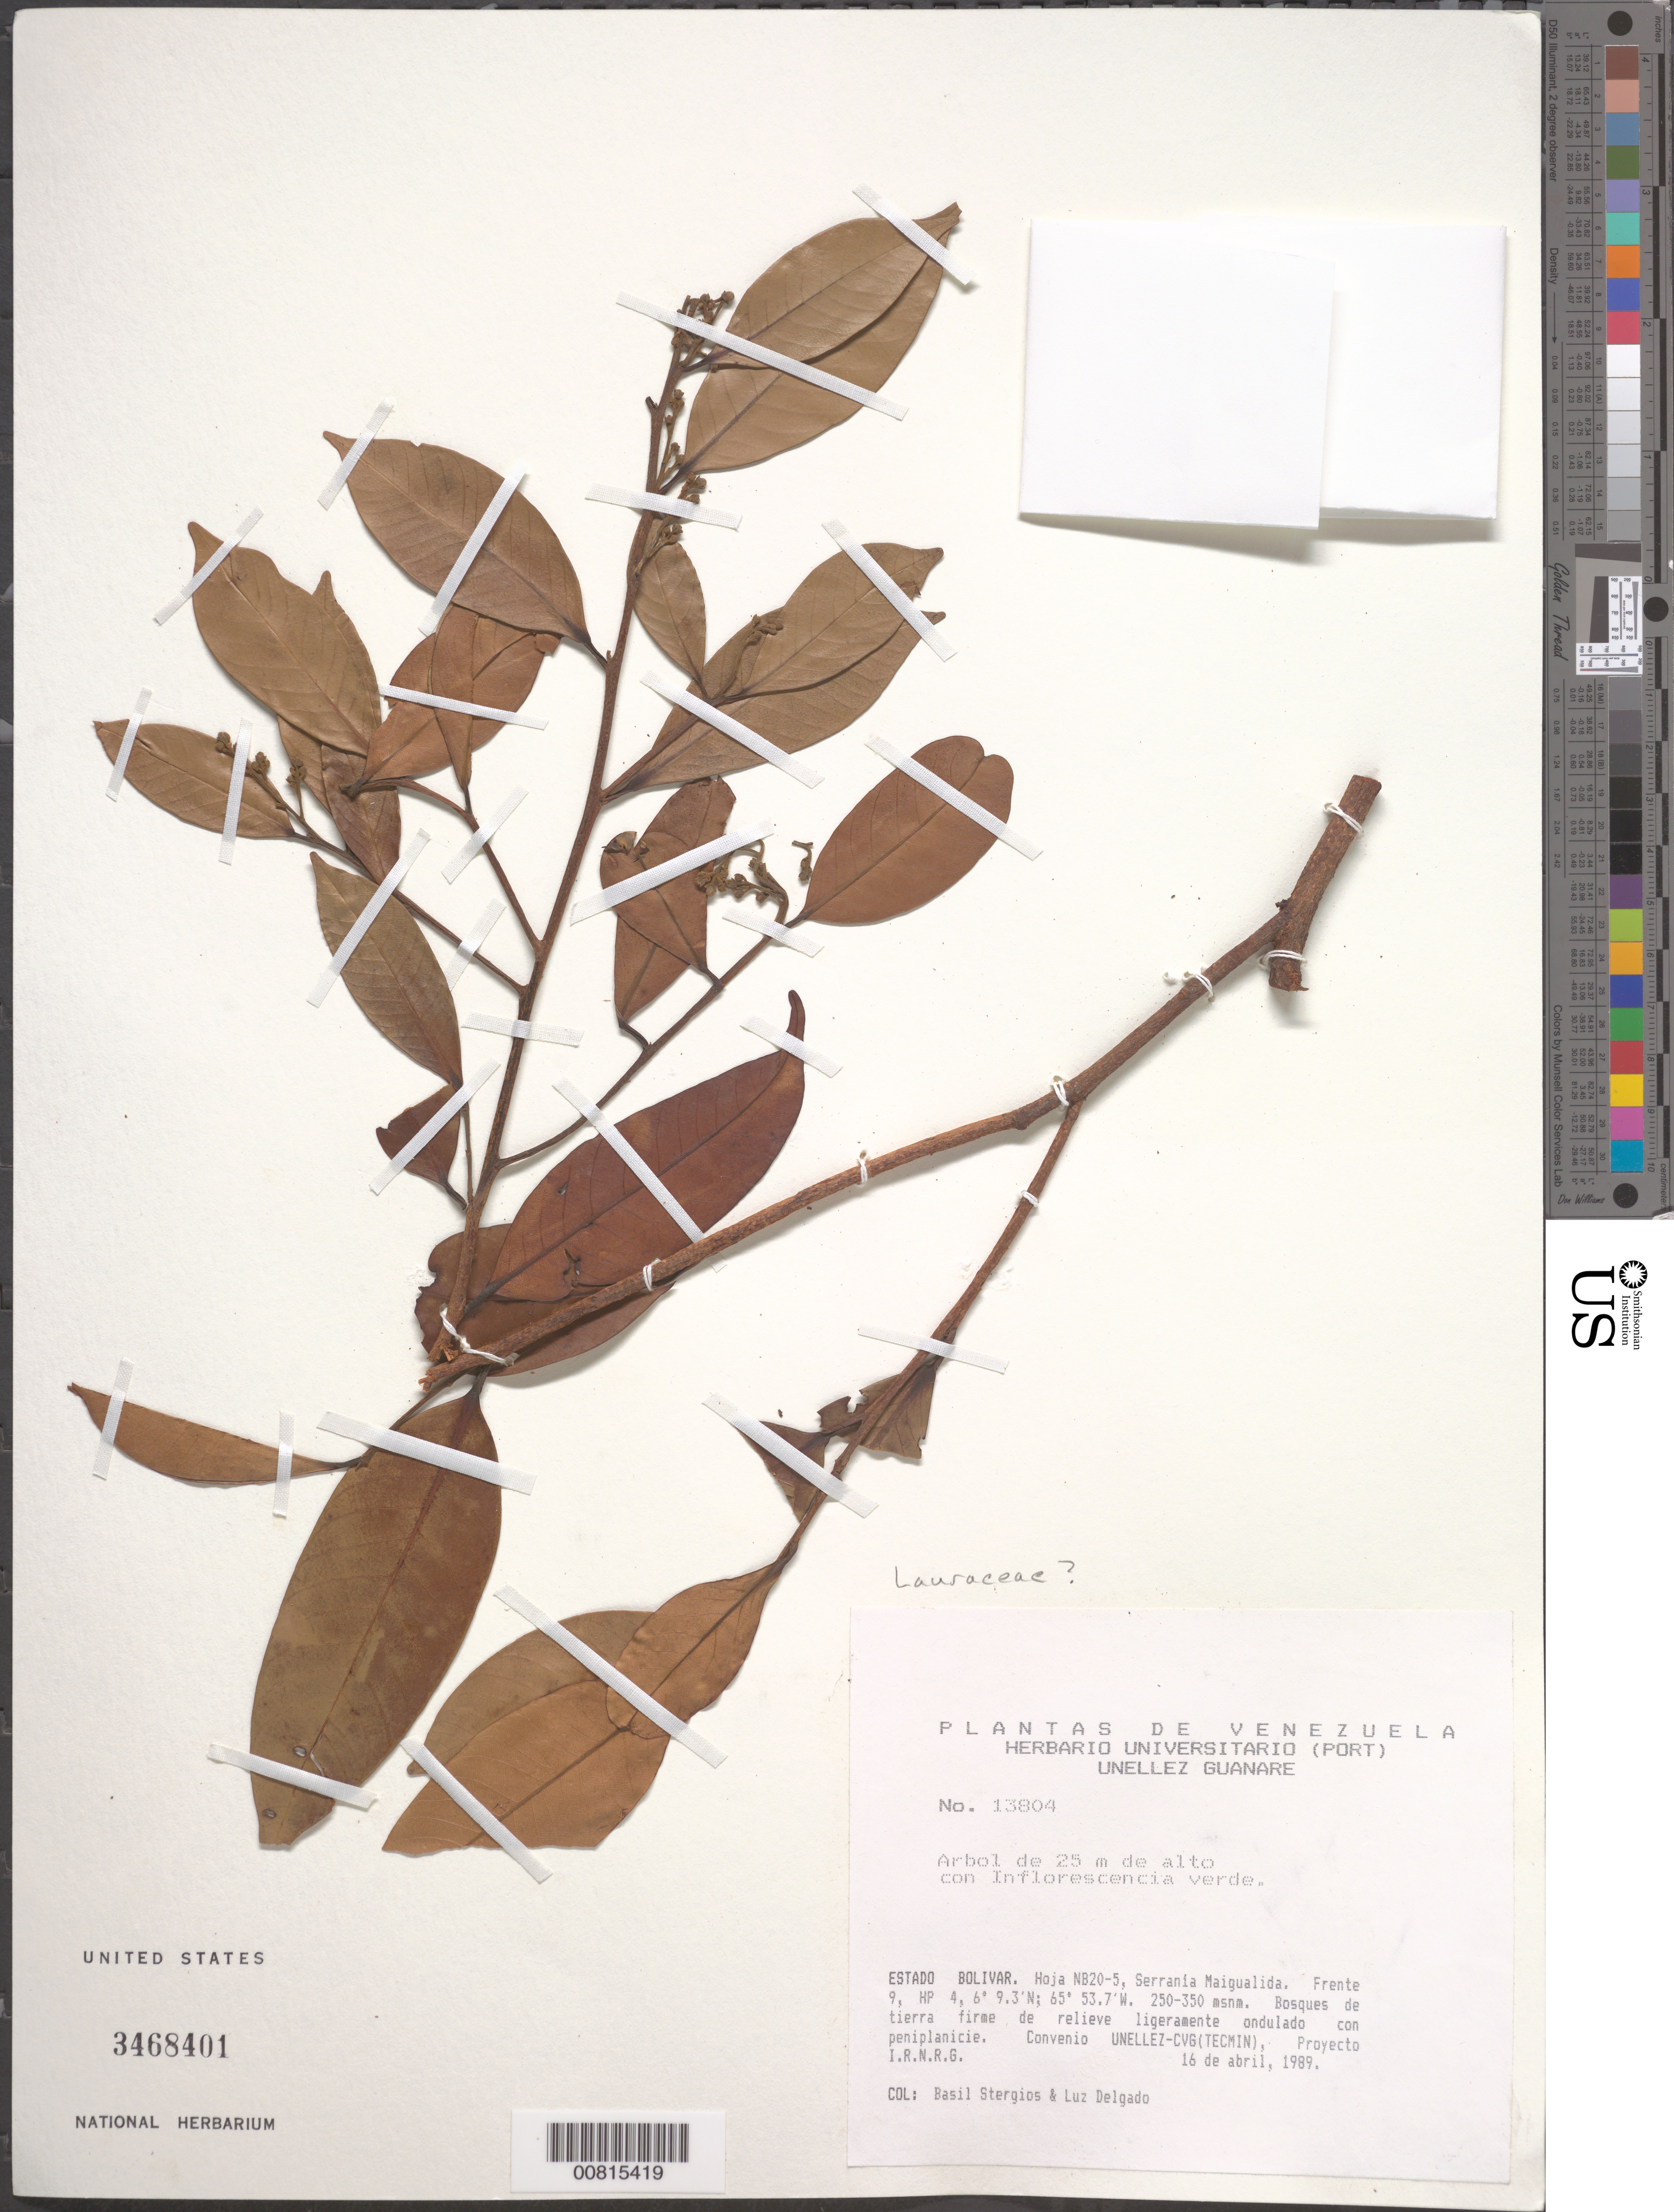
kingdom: Plantae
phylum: Tracheophyta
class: Magnoliopsida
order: Laurales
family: Lauraceae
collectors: B. G. Stergios & L. Delgado V.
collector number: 13804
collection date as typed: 16-Apr-89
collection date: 1989-04-16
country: Venezuela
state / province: Bolívar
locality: Serrania Maigualida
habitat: Bosque de tierra firme de relieve ligeramente ondulado con peniplanicie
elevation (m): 250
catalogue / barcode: US 3468401